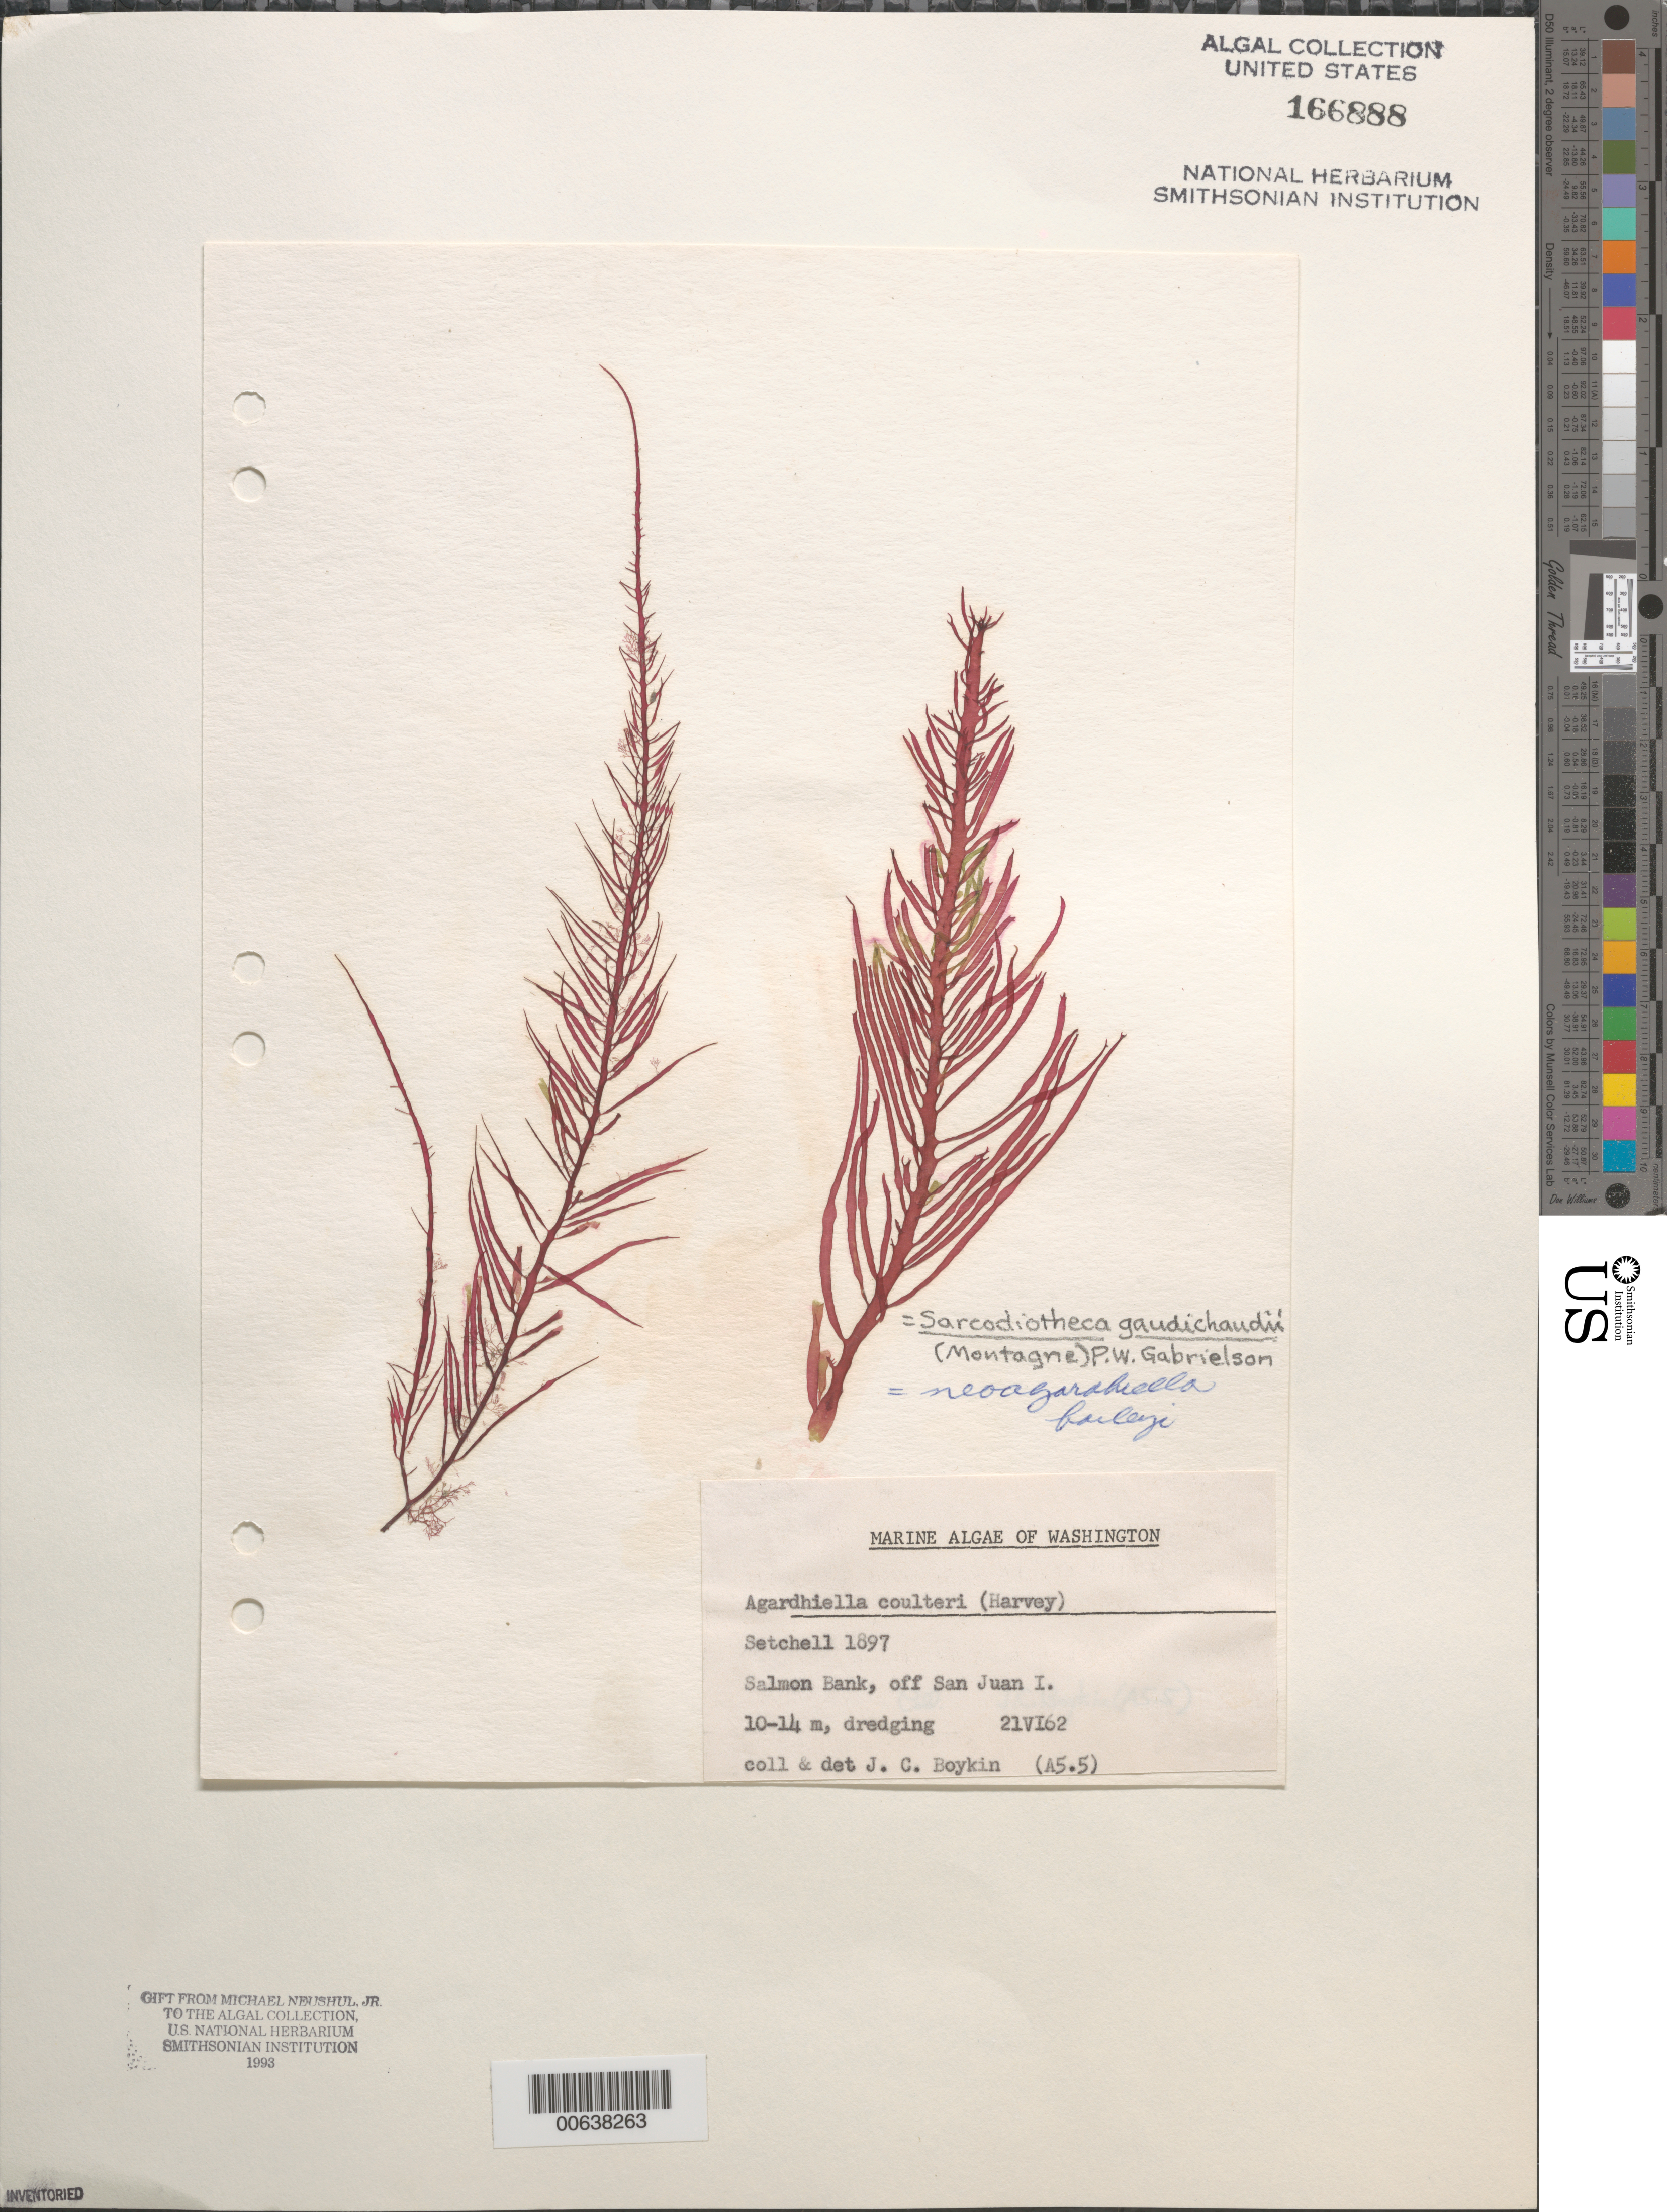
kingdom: Plantae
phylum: Rhodophyta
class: Florideophyceae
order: Gigartinales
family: Solieriaceae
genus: Sarcodiotheca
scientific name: Sarcodiotheca gaudichaudii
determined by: Boykin, J. C.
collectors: J. Boykin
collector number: A5.5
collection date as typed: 21 Jun 1962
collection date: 1962-06-21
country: United States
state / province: Washington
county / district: San Juan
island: San Juan Island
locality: Salmon Bank, off San Juan Island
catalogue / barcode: US 166888